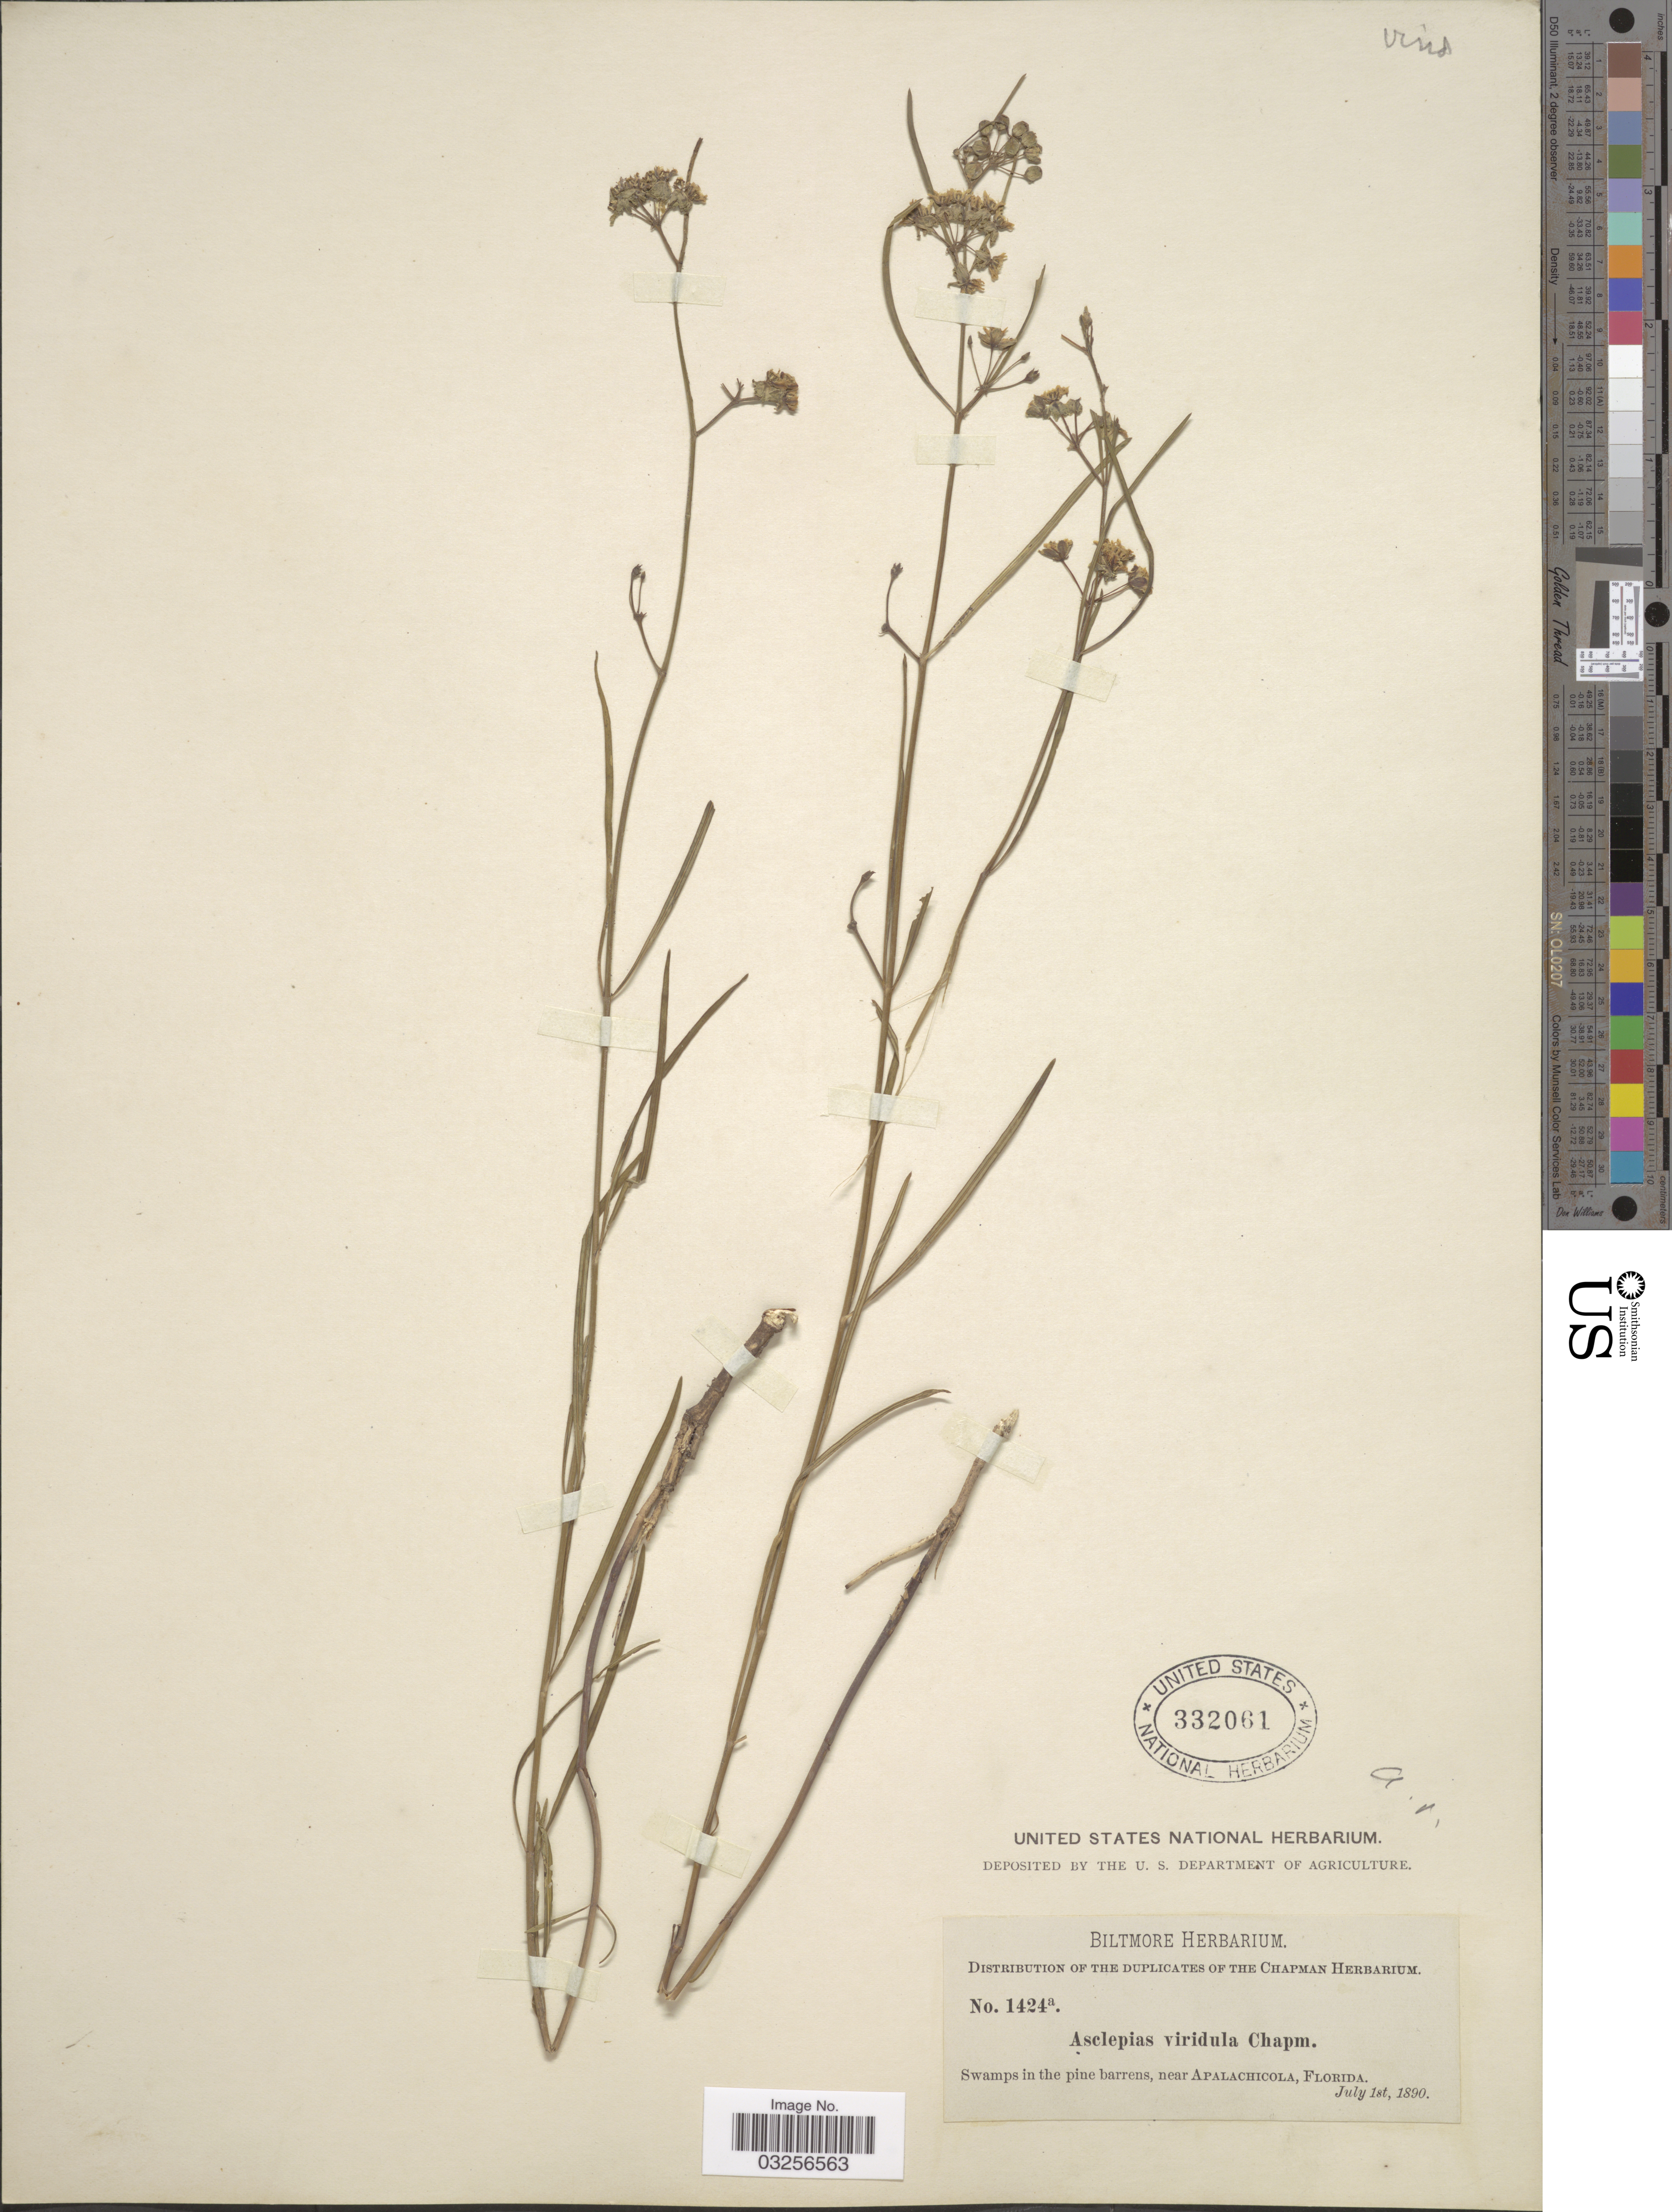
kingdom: Plantae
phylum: Tracheophyta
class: Magnoliopsida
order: Gentianales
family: Apocynaceae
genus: Asclepias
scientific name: Asclepias viridula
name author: Chapm.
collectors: ex herb. Biltmore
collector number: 1424a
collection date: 1890-07-01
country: United States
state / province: Florida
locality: Swamps in the pine barrens, near Apalachicola.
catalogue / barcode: US 332061